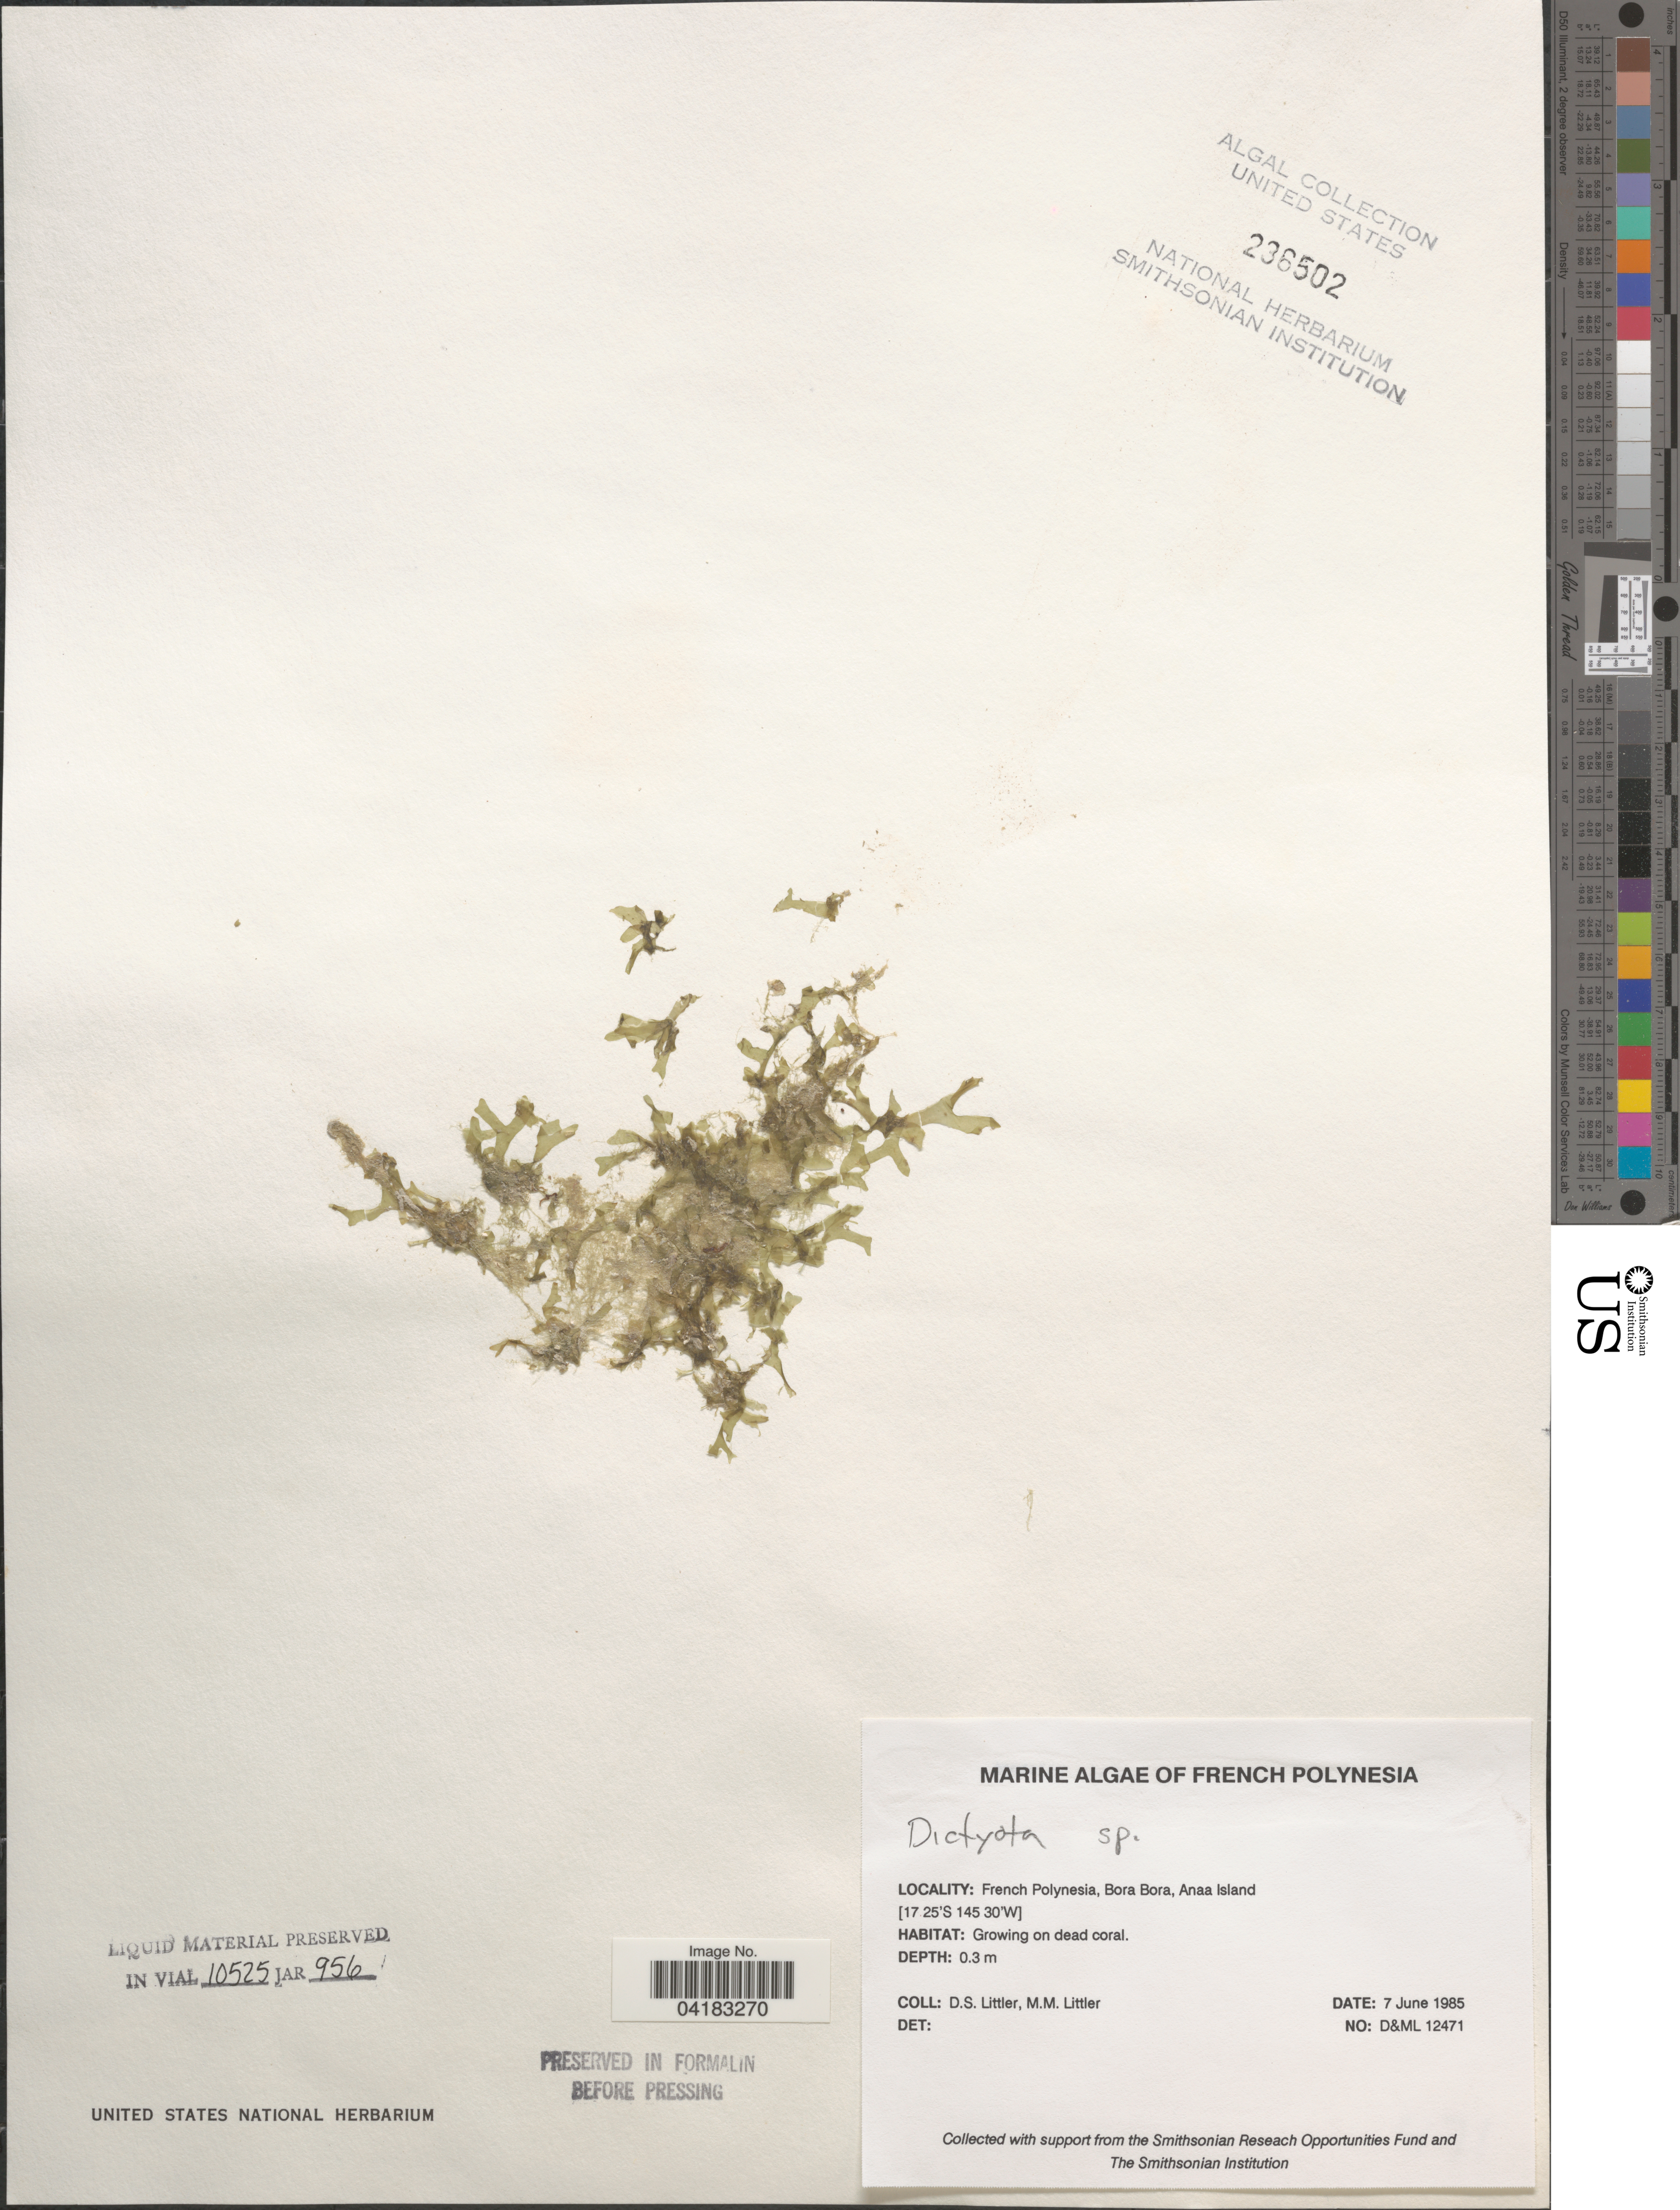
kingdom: Chromista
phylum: Ochrophyta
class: Phaeophyceae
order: Dictyotales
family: Dictyotaceae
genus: Dictyota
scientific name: Dictyota sp.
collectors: D. S. Littler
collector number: D&ML12471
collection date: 1985-06-07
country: French Polynesia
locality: Bora Bora, Anaa Island.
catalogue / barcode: US 236502